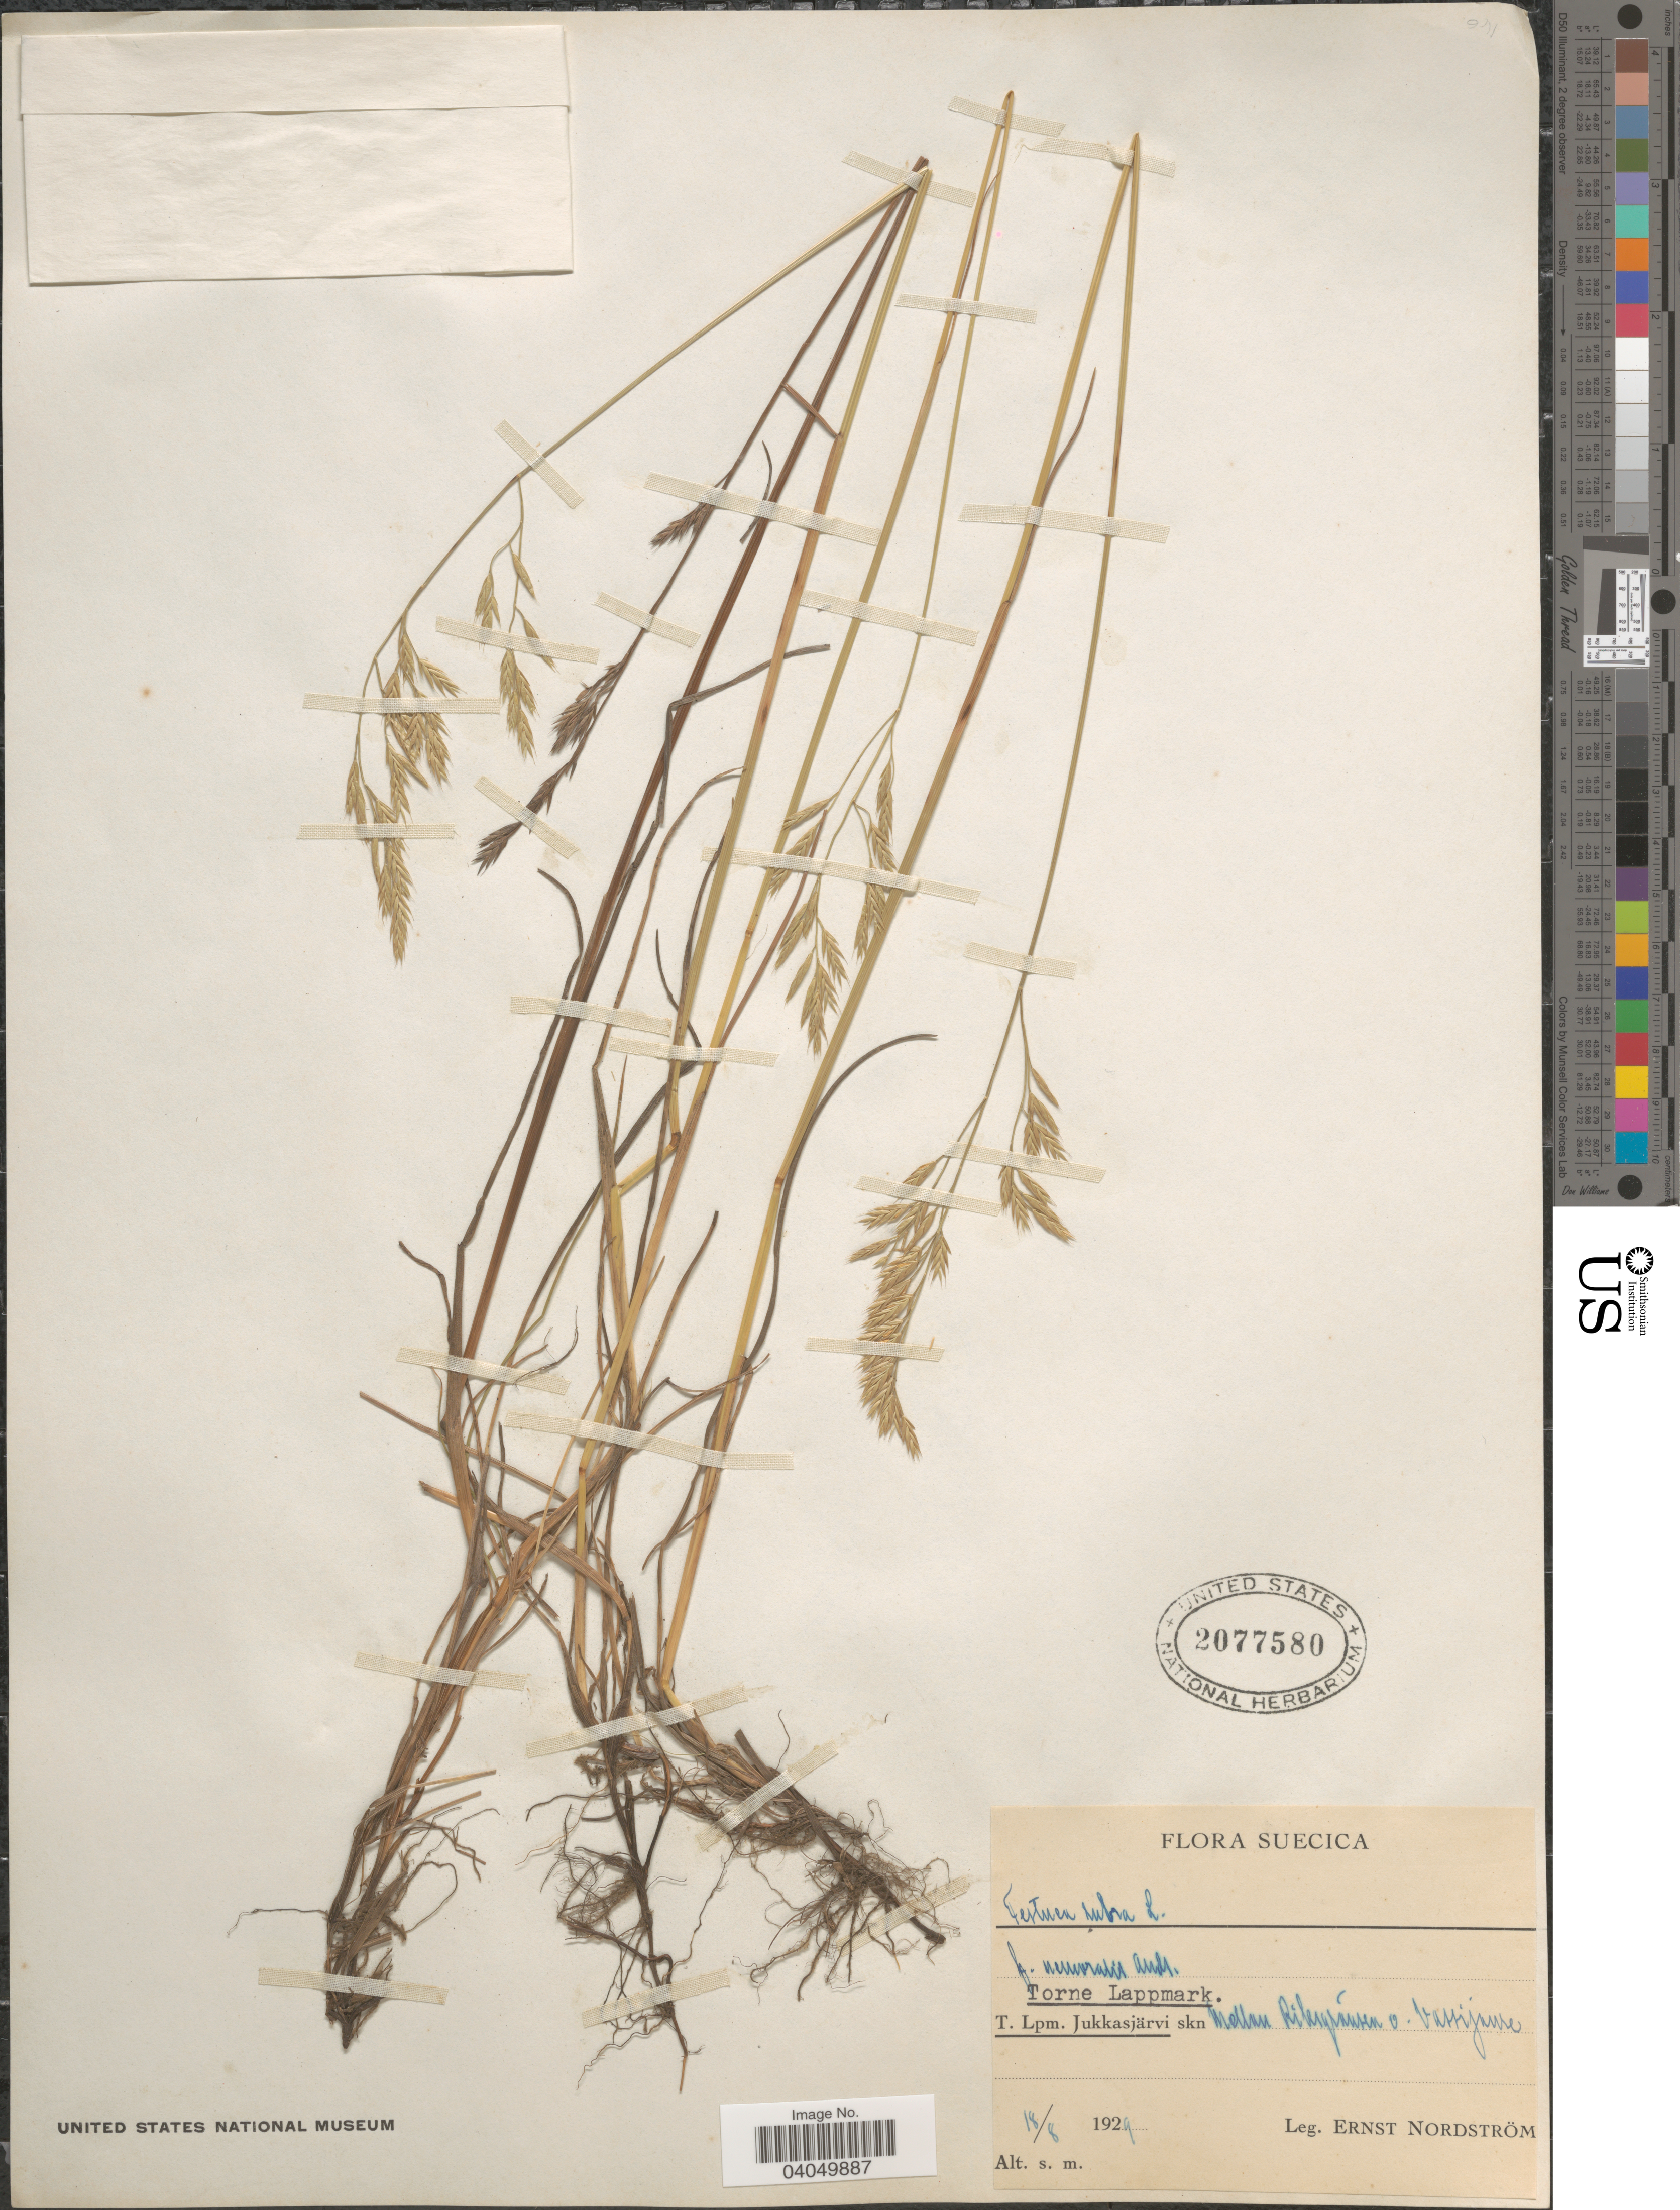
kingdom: Plantae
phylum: Tracheophyta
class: Liliopsida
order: Poales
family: Poaceae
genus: Festuca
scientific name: Festuca rubra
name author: L.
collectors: E. Nordström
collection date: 1929-08-18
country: Sweden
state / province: Norrbotten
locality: Suecica. Torne Lappmark. T. Lpm. Jukkasjärvi skn mellan Riksgransen v Vassijaure.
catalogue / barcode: US 2077580